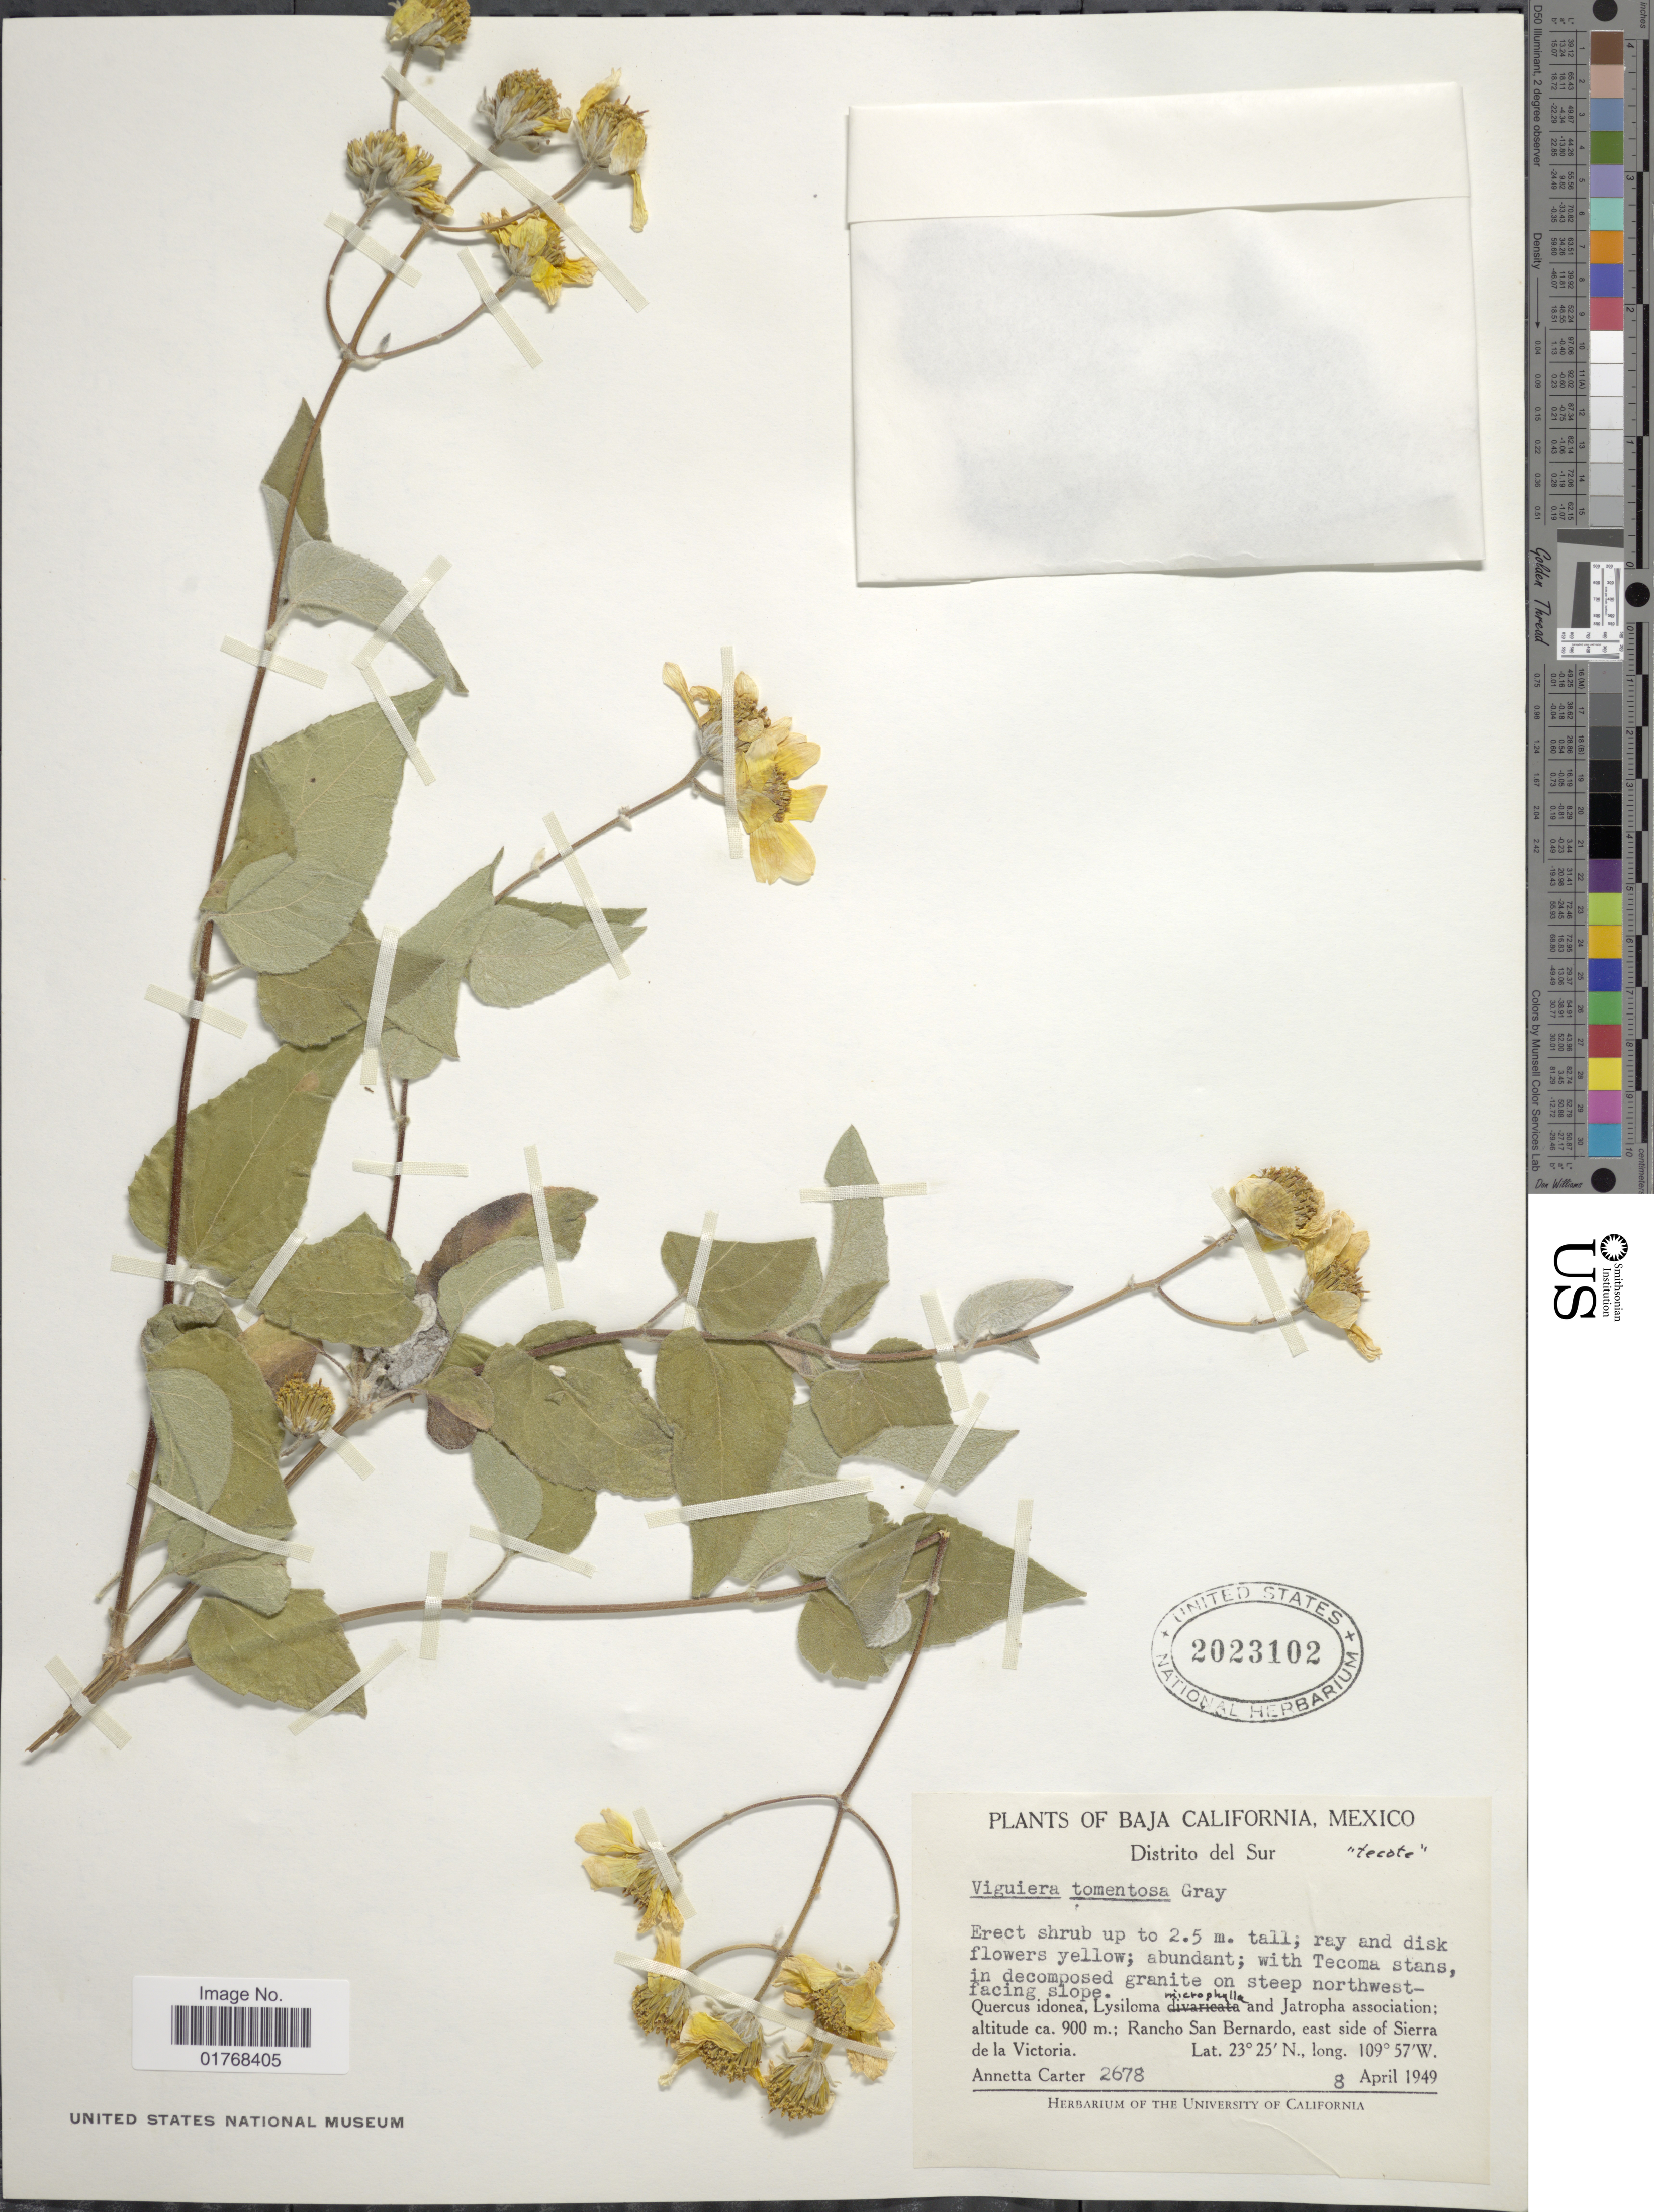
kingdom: Plantae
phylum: Tracheophyta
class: Magnoliopsida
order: Asterales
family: Asteraceae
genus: Viguiera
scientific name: Viguiera tomentosa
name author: A. Gray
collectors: A. Carter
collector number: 2678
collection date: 1949-04-08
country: Mexico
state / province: Baja California Sur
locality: Distrito del Sur, in decomposed granite on steep northwest-facing slope, Rancho San Bernando, east side of Sierra de la Victoroa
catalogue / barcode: US 2023102